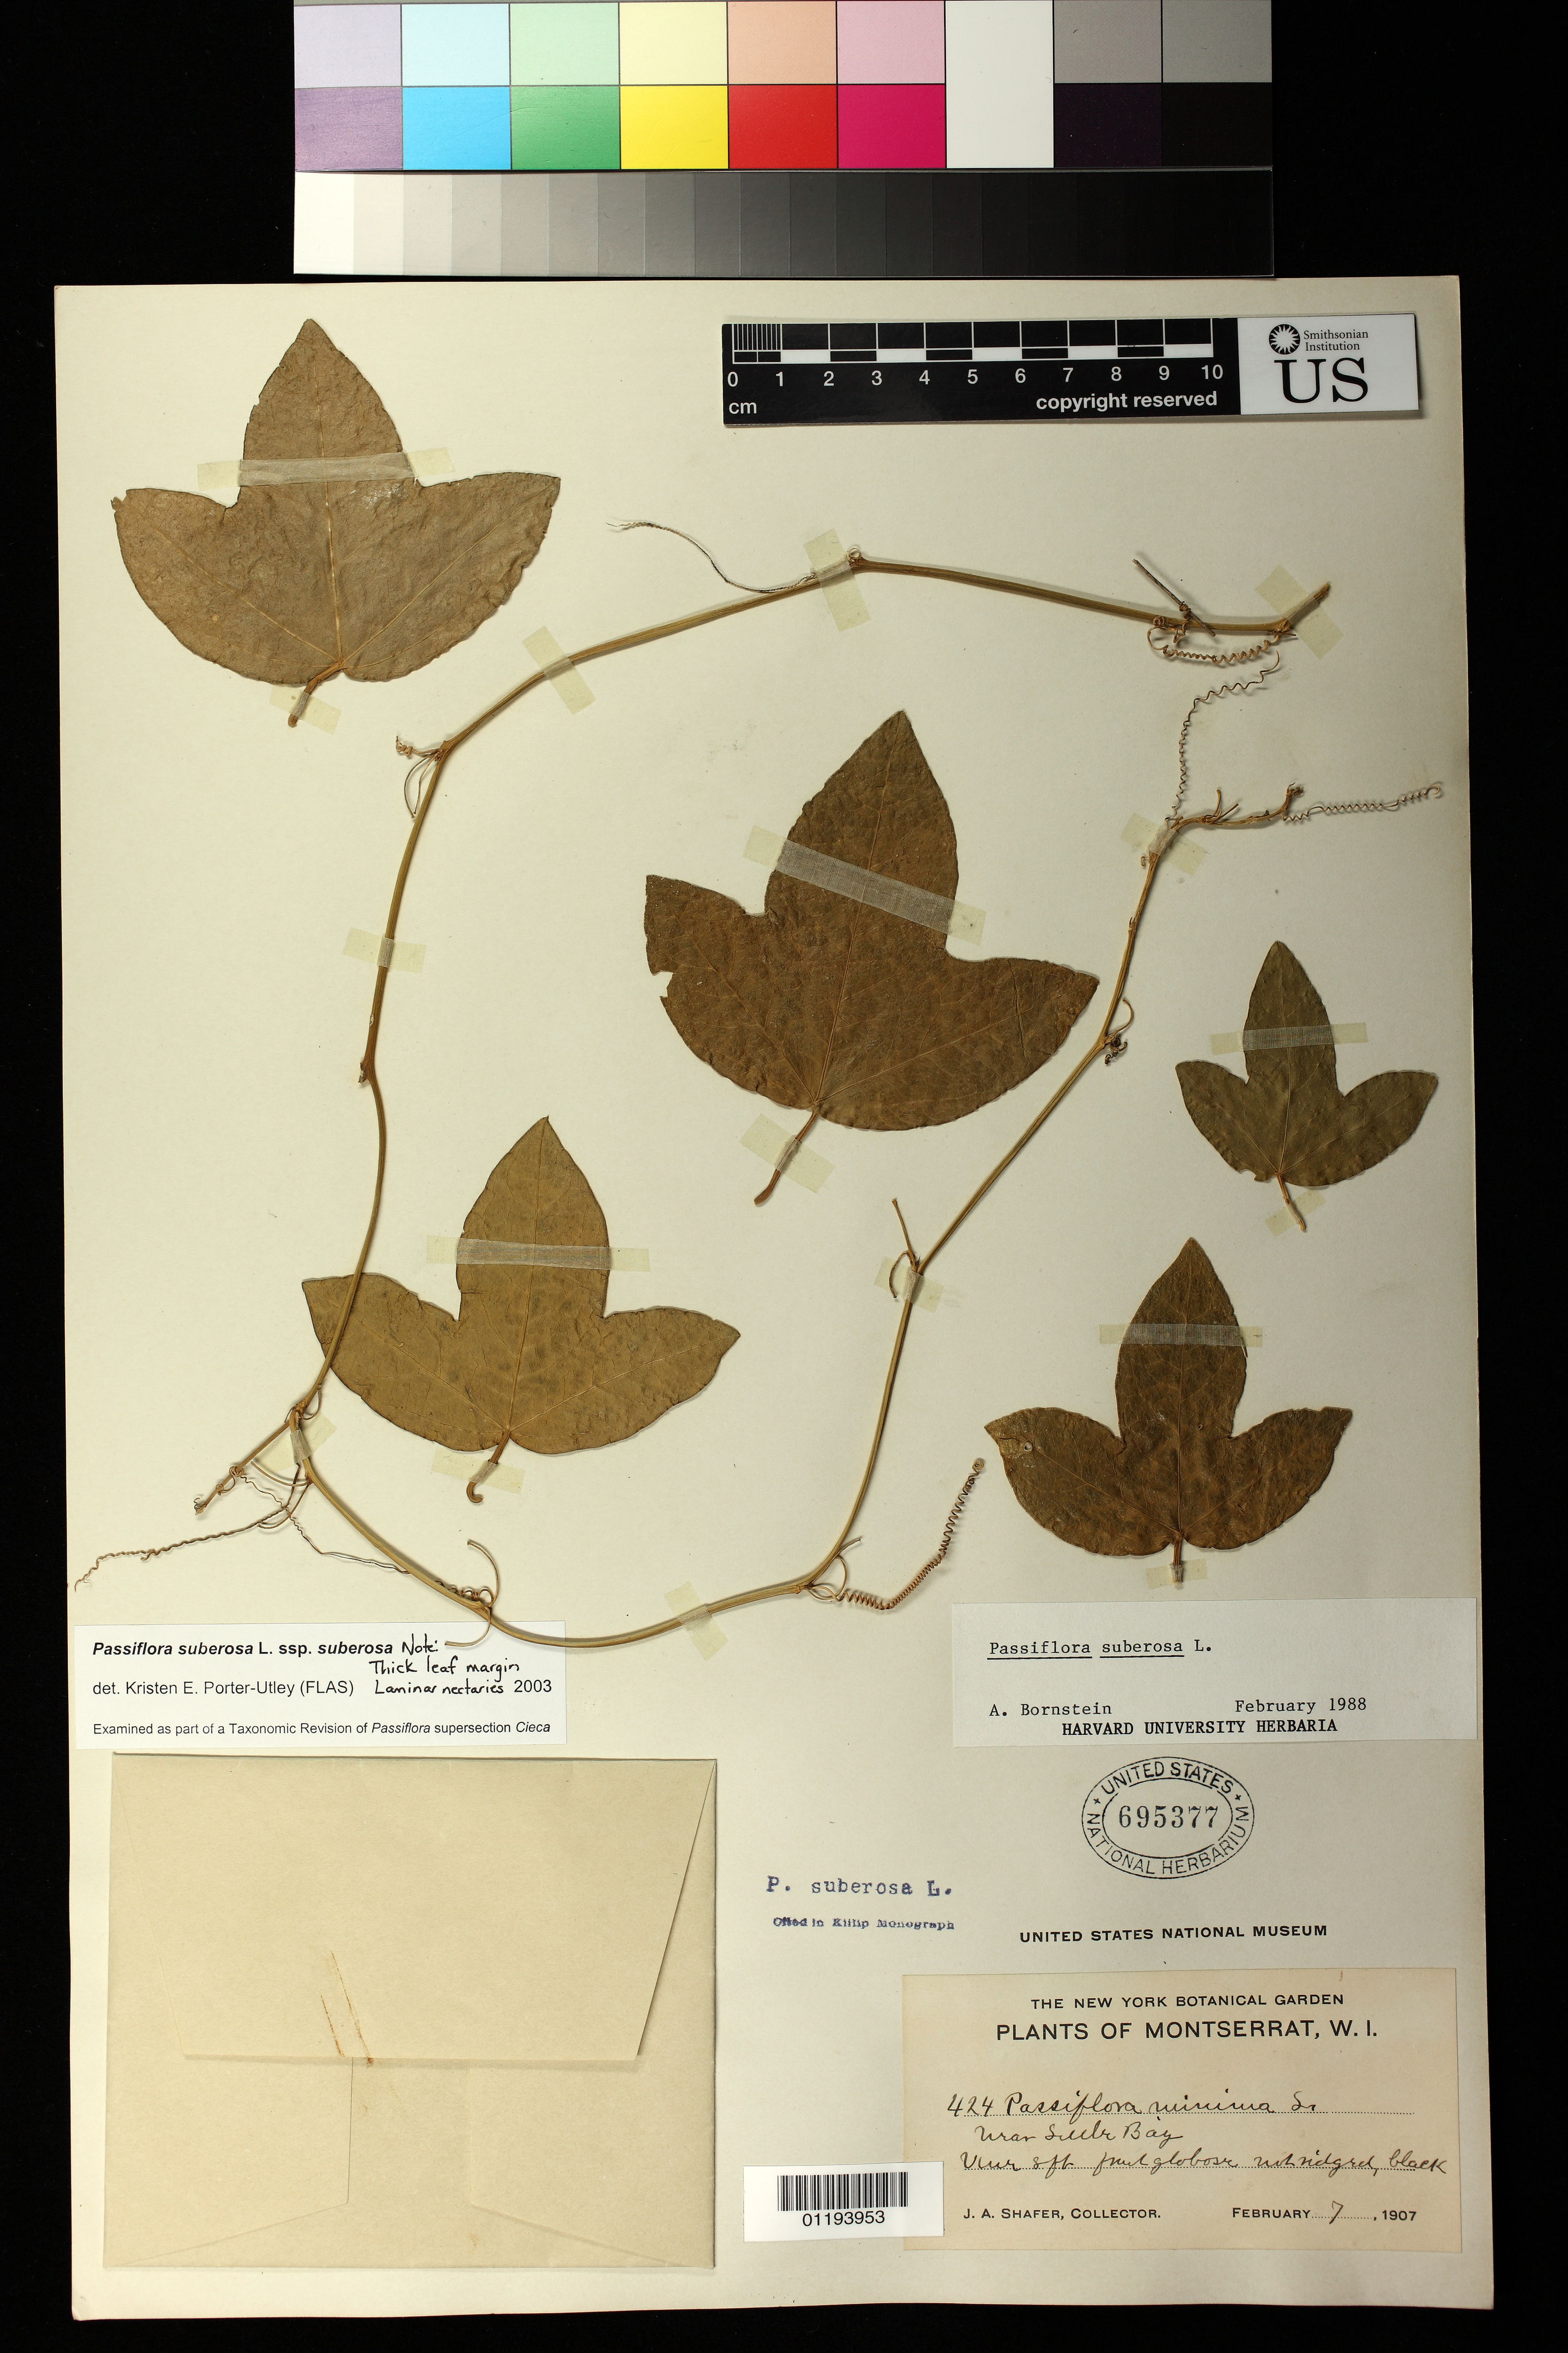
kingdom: Plantae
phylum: Tracheophyta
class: Magnoliopsida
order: Malpighiales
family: Passifloraceae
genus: Passiflora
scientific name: Passiflora suberosa subsp. suberosa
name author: L.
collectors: J. A. Shafer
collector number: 424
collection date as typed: Feb 7 1907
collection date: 1907-02-07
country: Montserrat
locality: Near S??le Bay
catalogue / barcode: US 695377